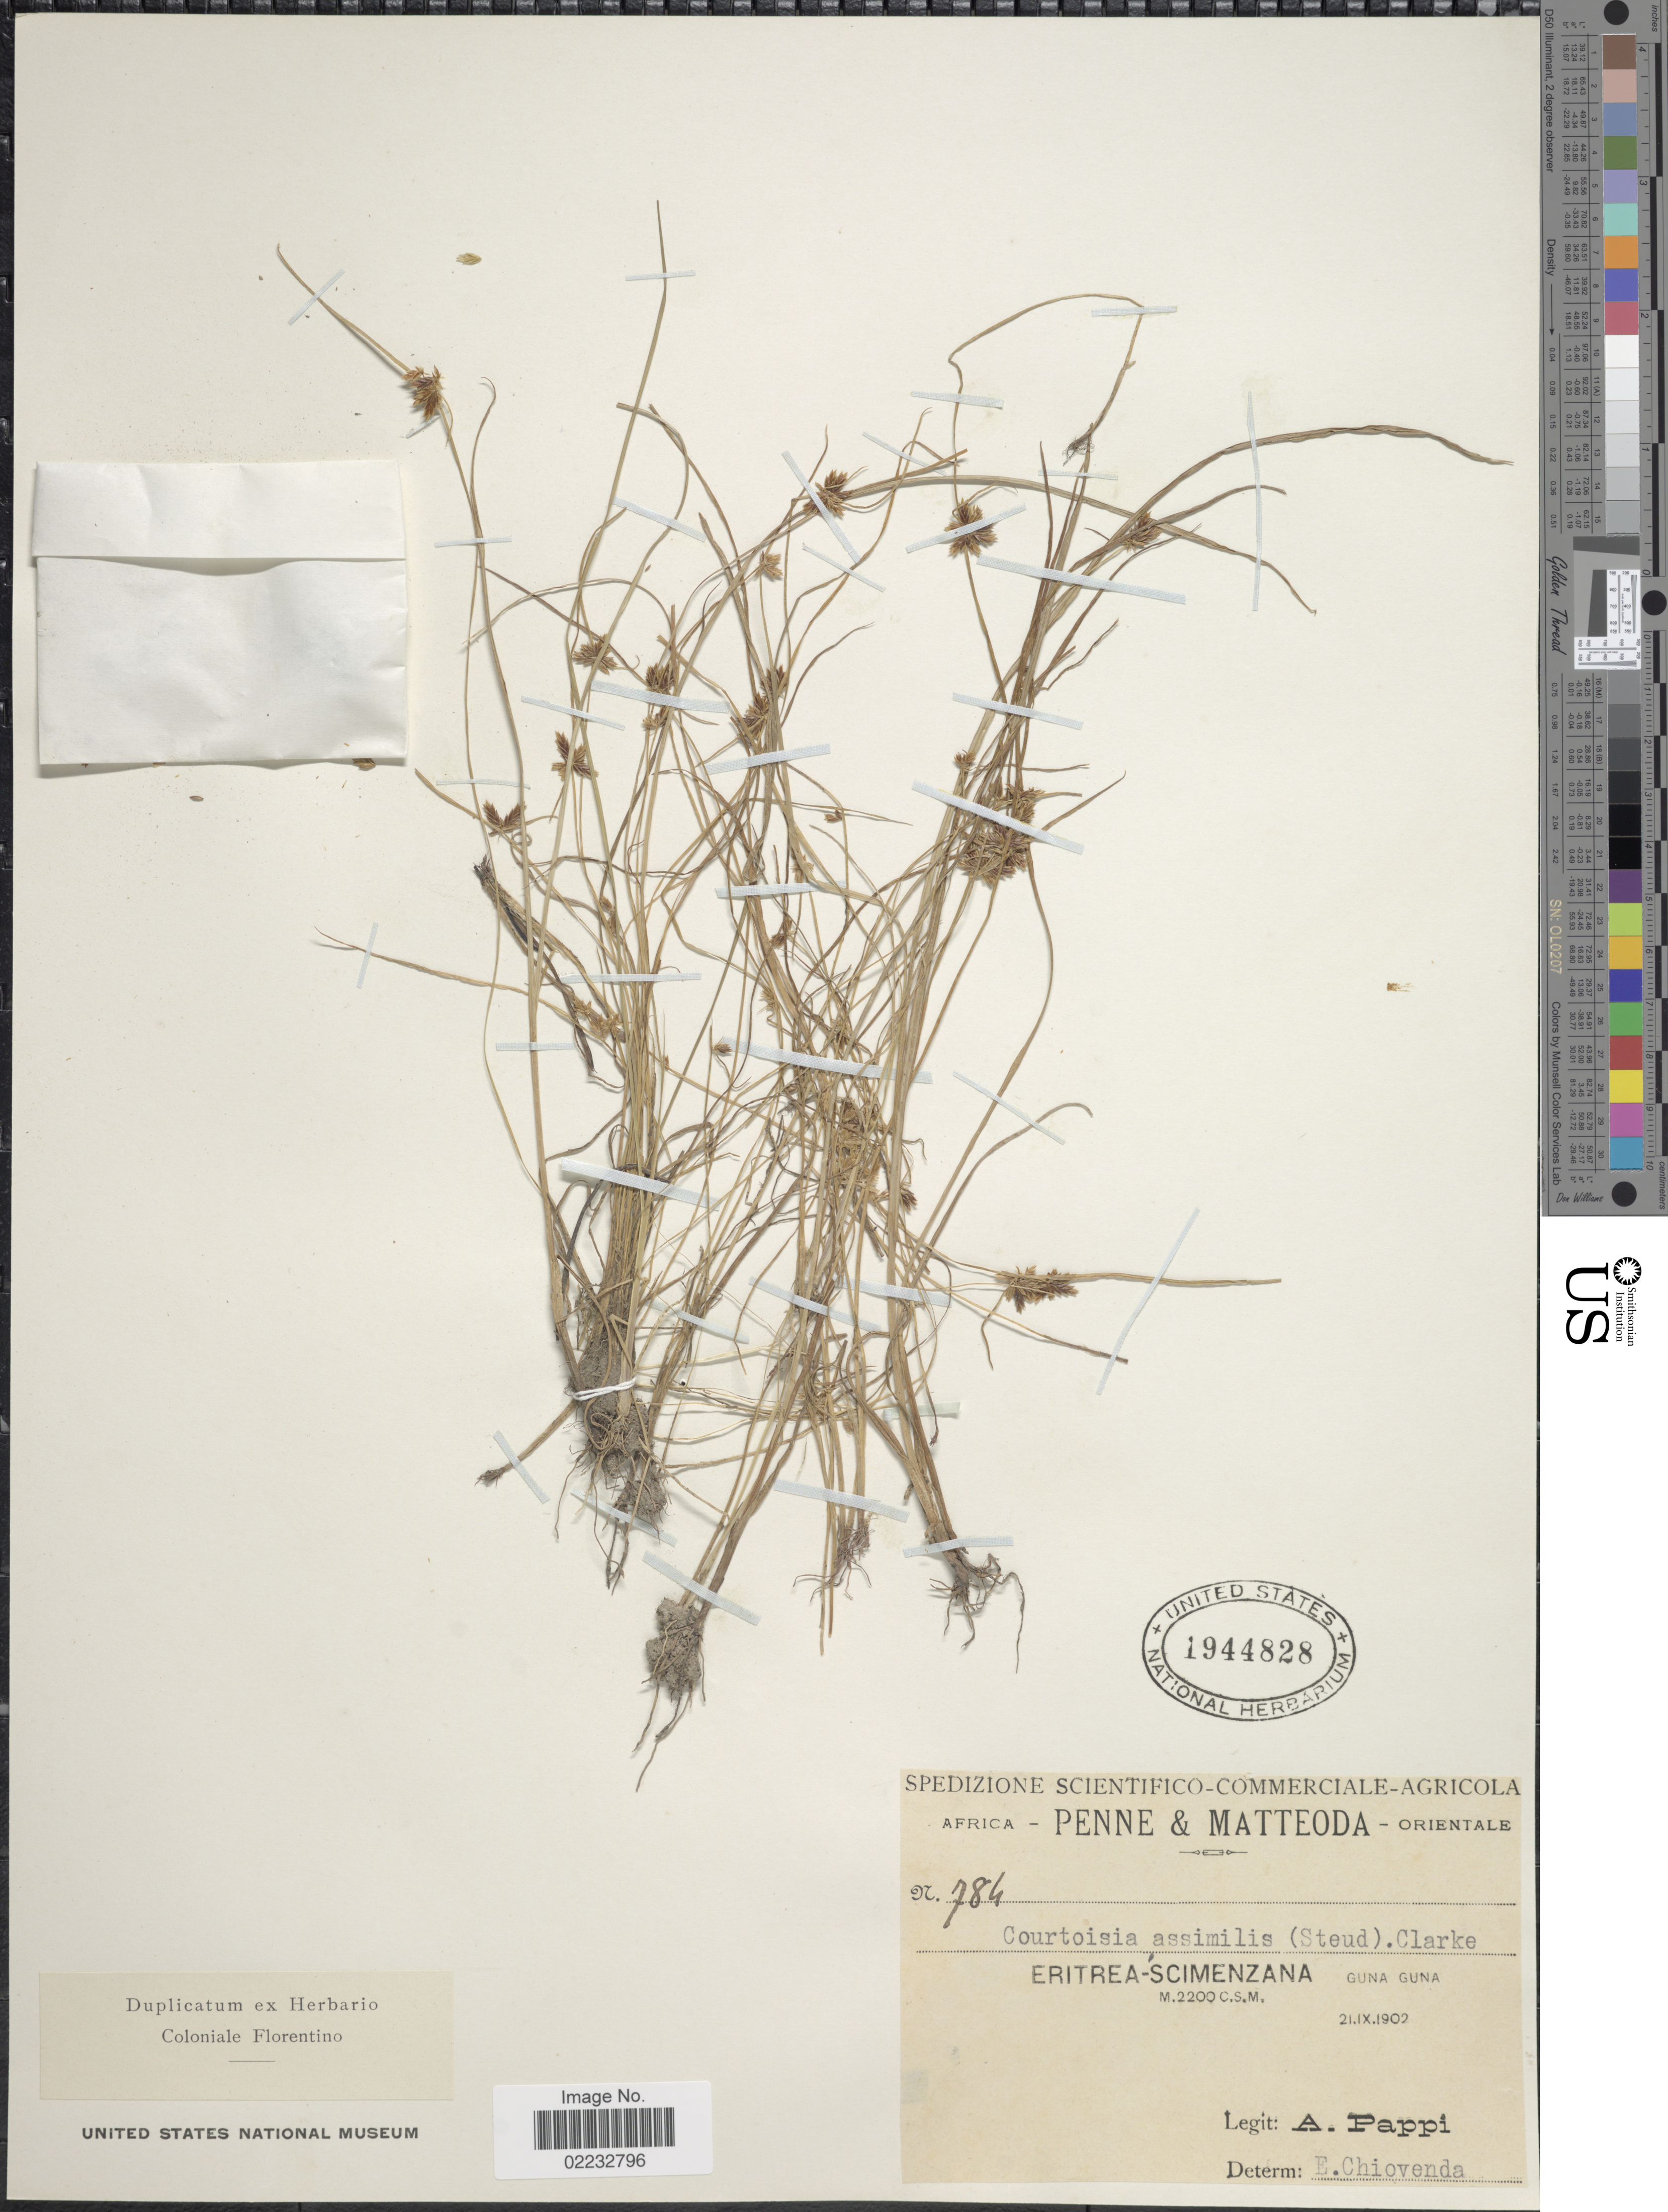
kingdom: Plantae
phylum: Tracheophyta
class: Liliopsida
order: Poales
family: Cyperaceae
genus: Cyperus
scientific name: Cyperus assimilis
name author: Steud.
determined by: Strong, M. T., (US), Smithsonian Institution - National Museum of Natural History (UNITED STATES)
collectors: A. Pappi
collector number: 784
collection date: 1902-09-21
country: Eritrea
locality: Orientale, Eritrea-Scimenzana Guna Guna.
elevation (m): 2200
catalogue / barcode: US 1944828